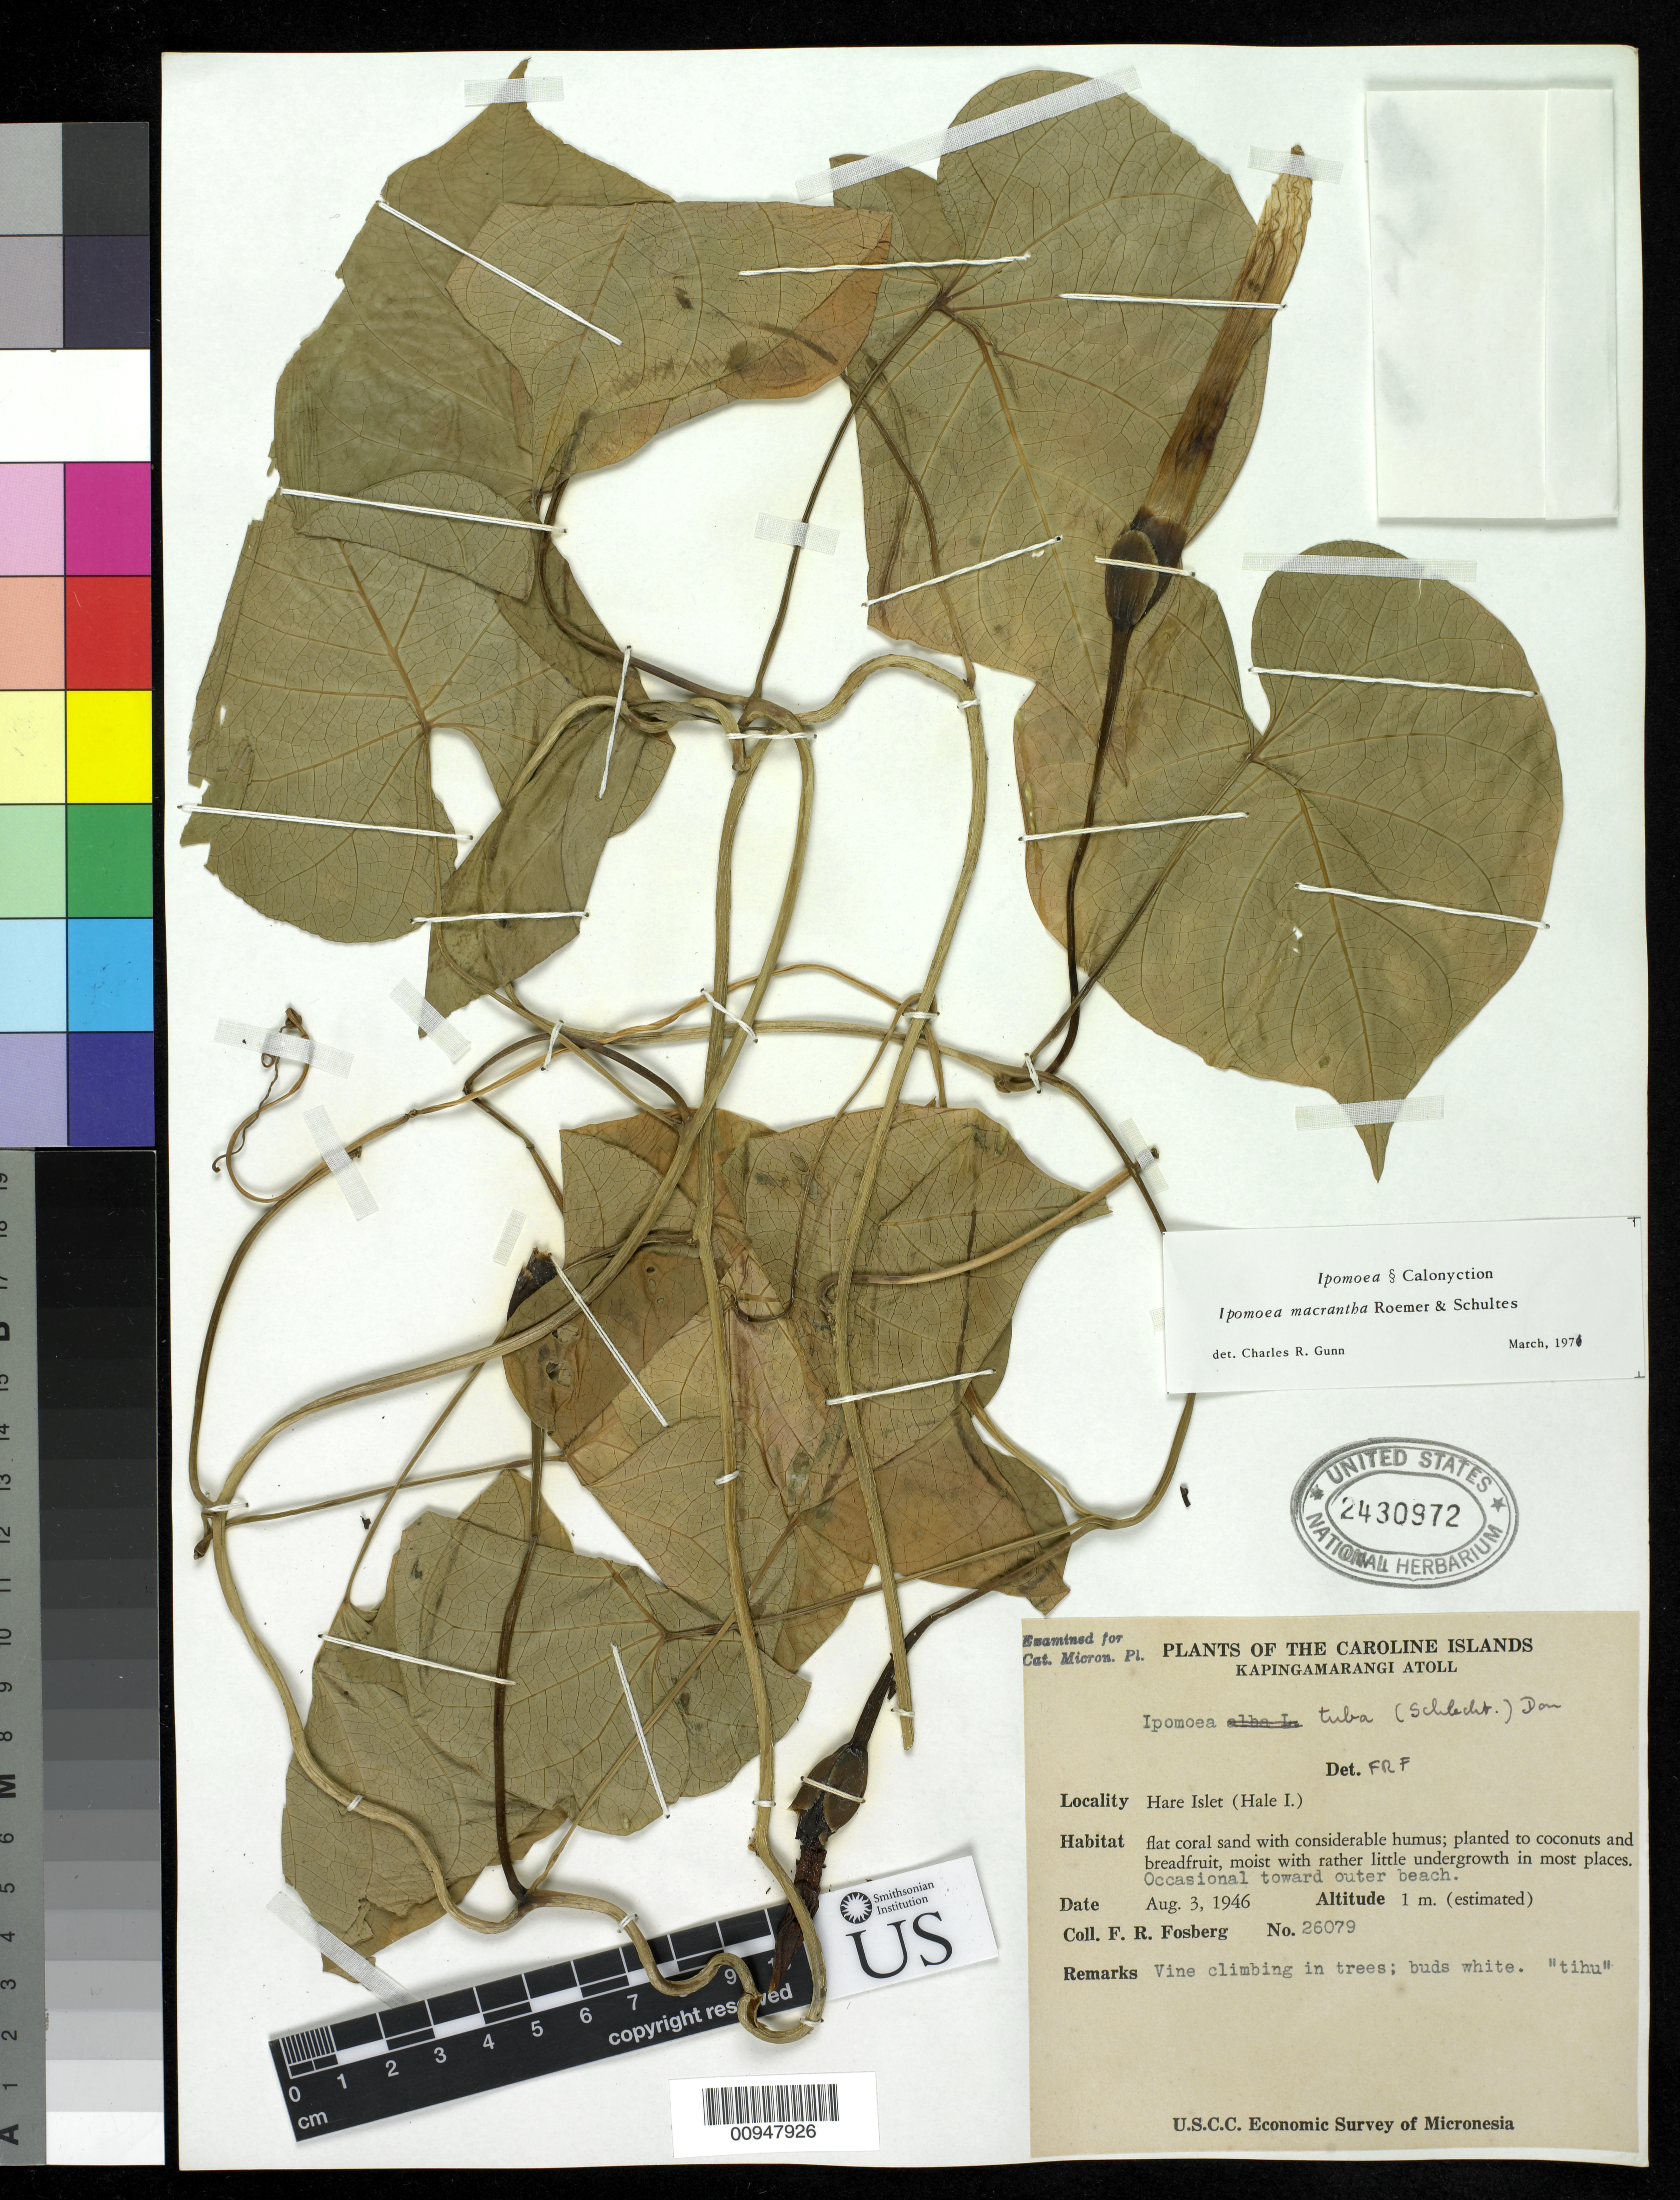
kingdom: Plantae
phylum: Tracheophyta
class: Magnoliopsida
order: Solanales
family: Convolvulaceae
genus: Ipomoea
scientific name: Ipomoea violacea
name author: L.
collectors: F. R. Fosberg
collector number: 26079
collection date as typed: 03 Jun 1946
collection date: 1946-06-03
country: Micronesia, Federated States of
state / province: Pohnpei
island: Kapingamarangi Atoll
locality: Hare Islet (Hale I.)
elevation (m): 1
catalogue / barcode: US 2430972